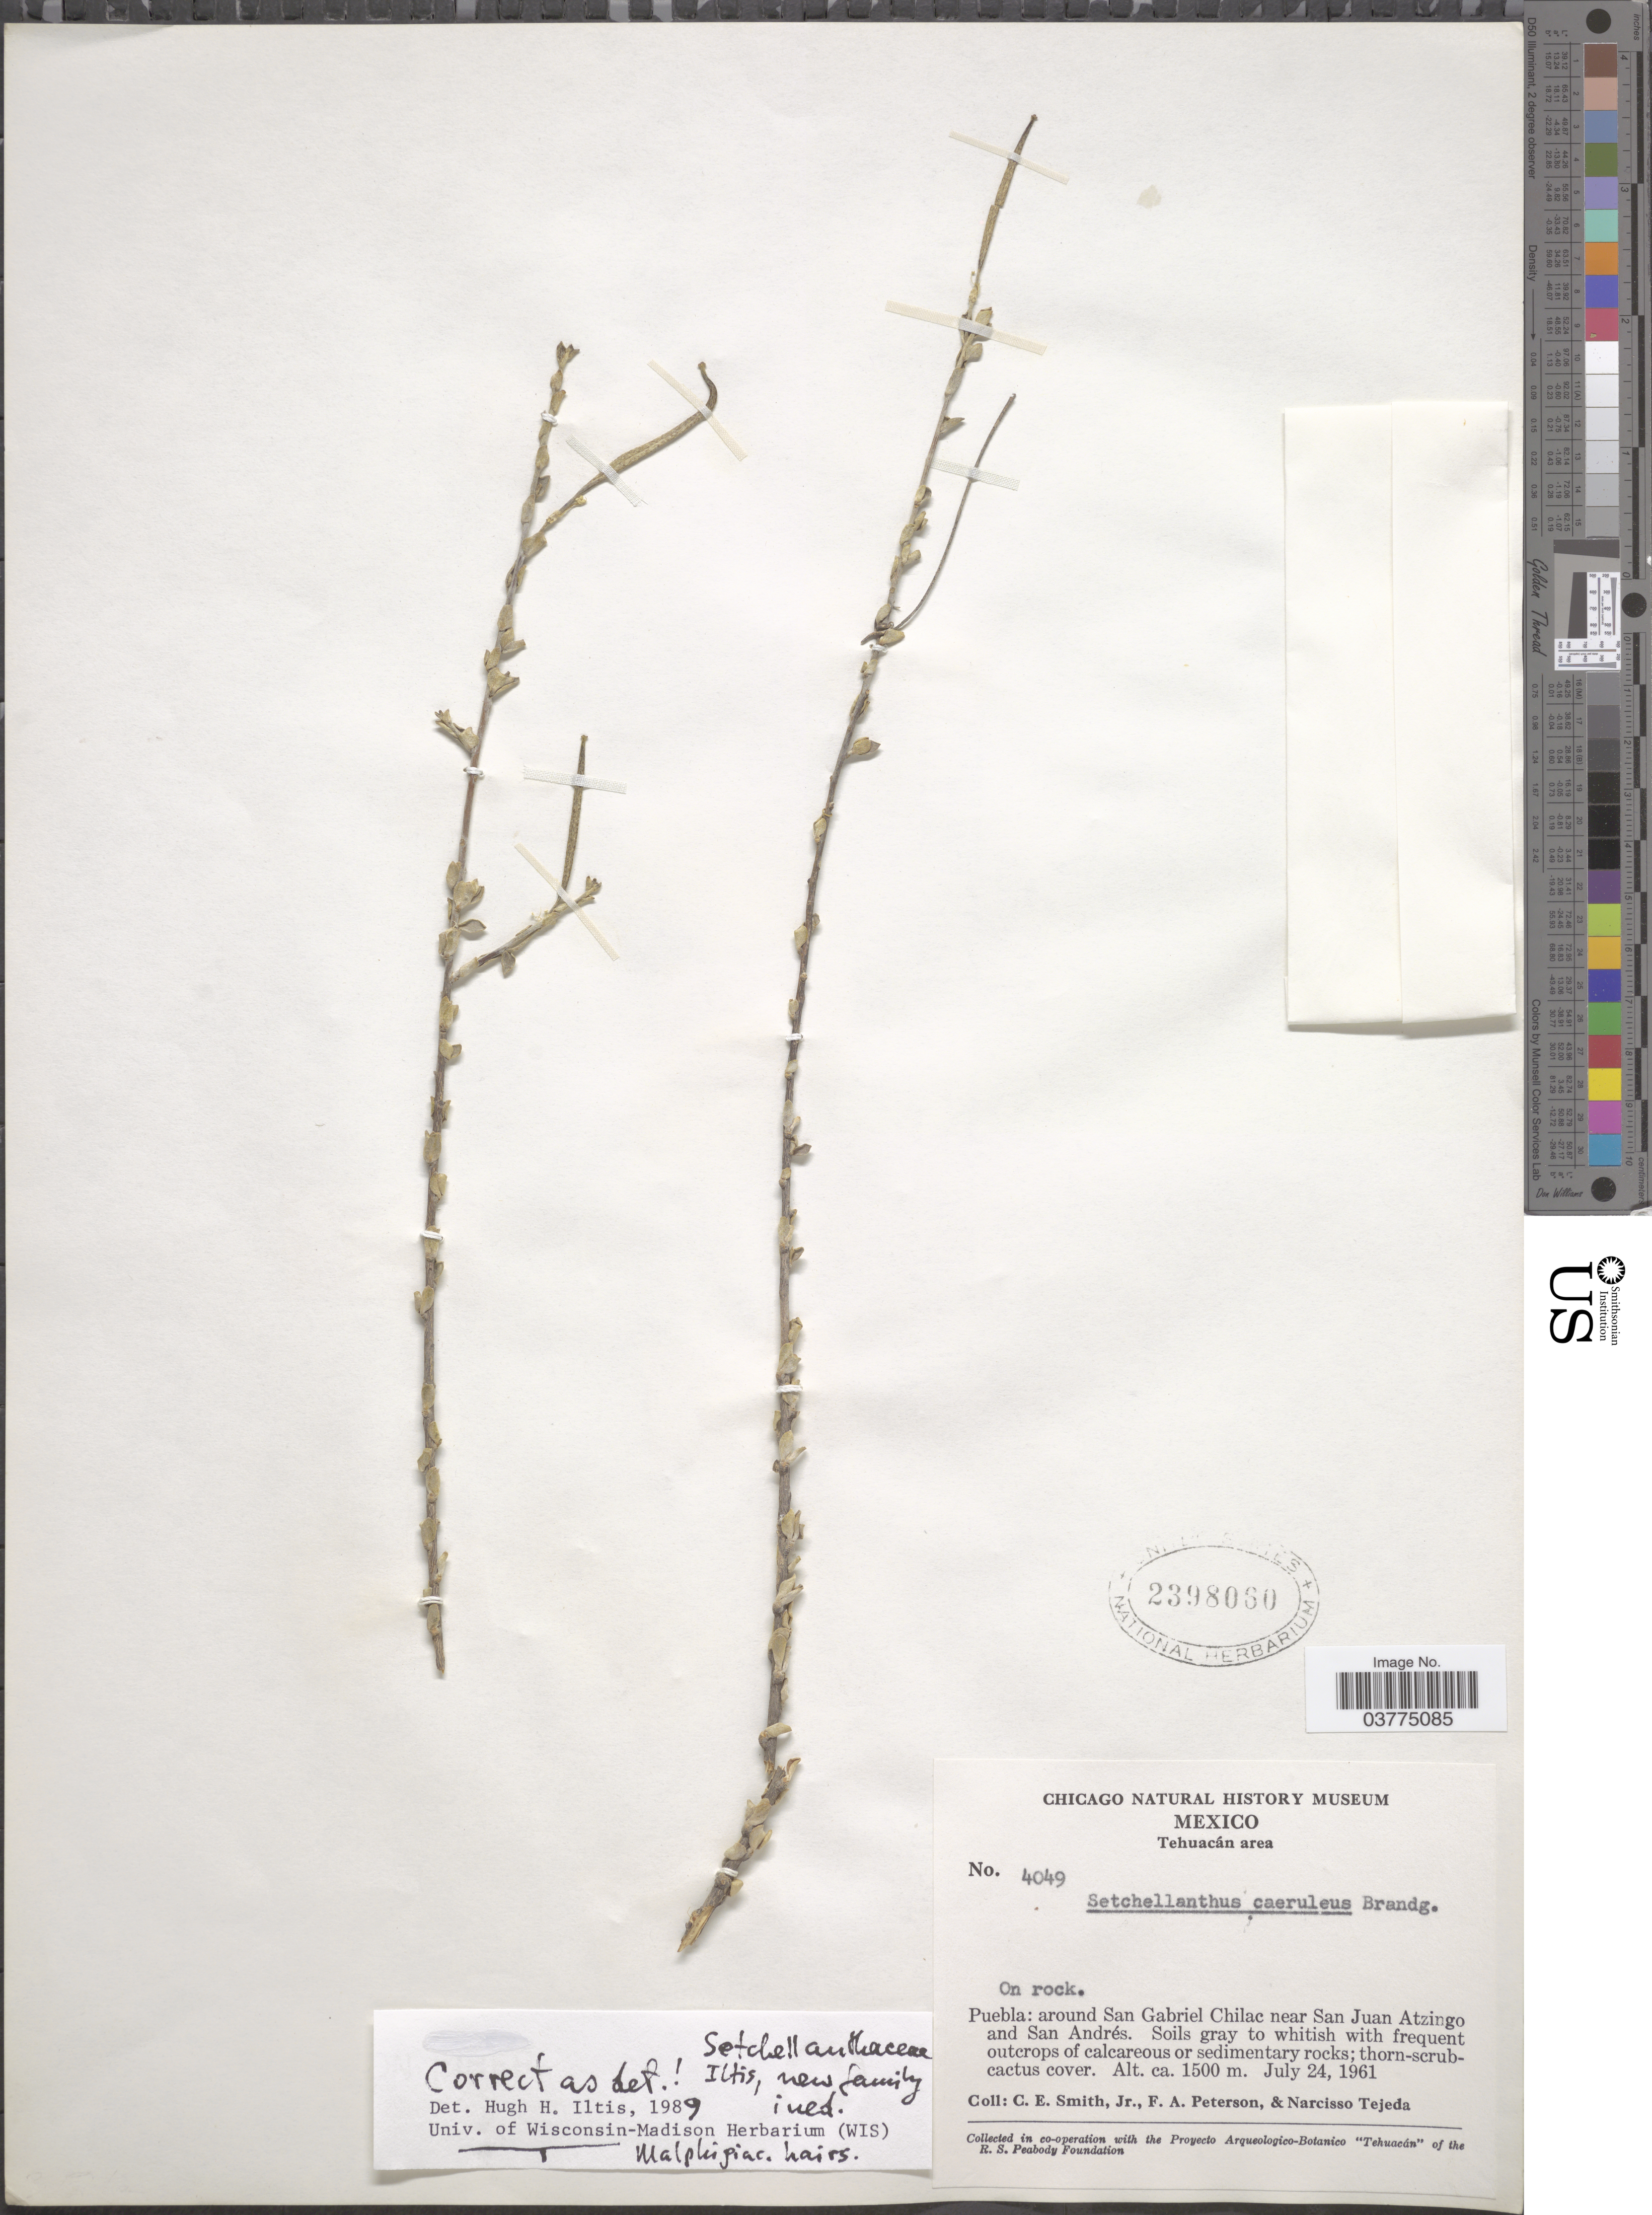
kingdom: Plantae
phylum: Tracheophyta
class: Magnoliopsida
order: Brassicales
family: Setchellanthaceae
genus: Setchellanthus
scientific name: Setchellanthus caeruleus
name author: Brandegee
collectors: C. E. Smith Jr., F. A. Peterson & N. Tejeda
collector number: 4049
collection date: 1961-07-24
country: Mexico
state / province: Puebla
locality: Tehuacán area. Around San Gabriel Chilac near San Juan Atzingo and San Andrés.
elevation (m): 1500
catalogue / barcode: US 2398030